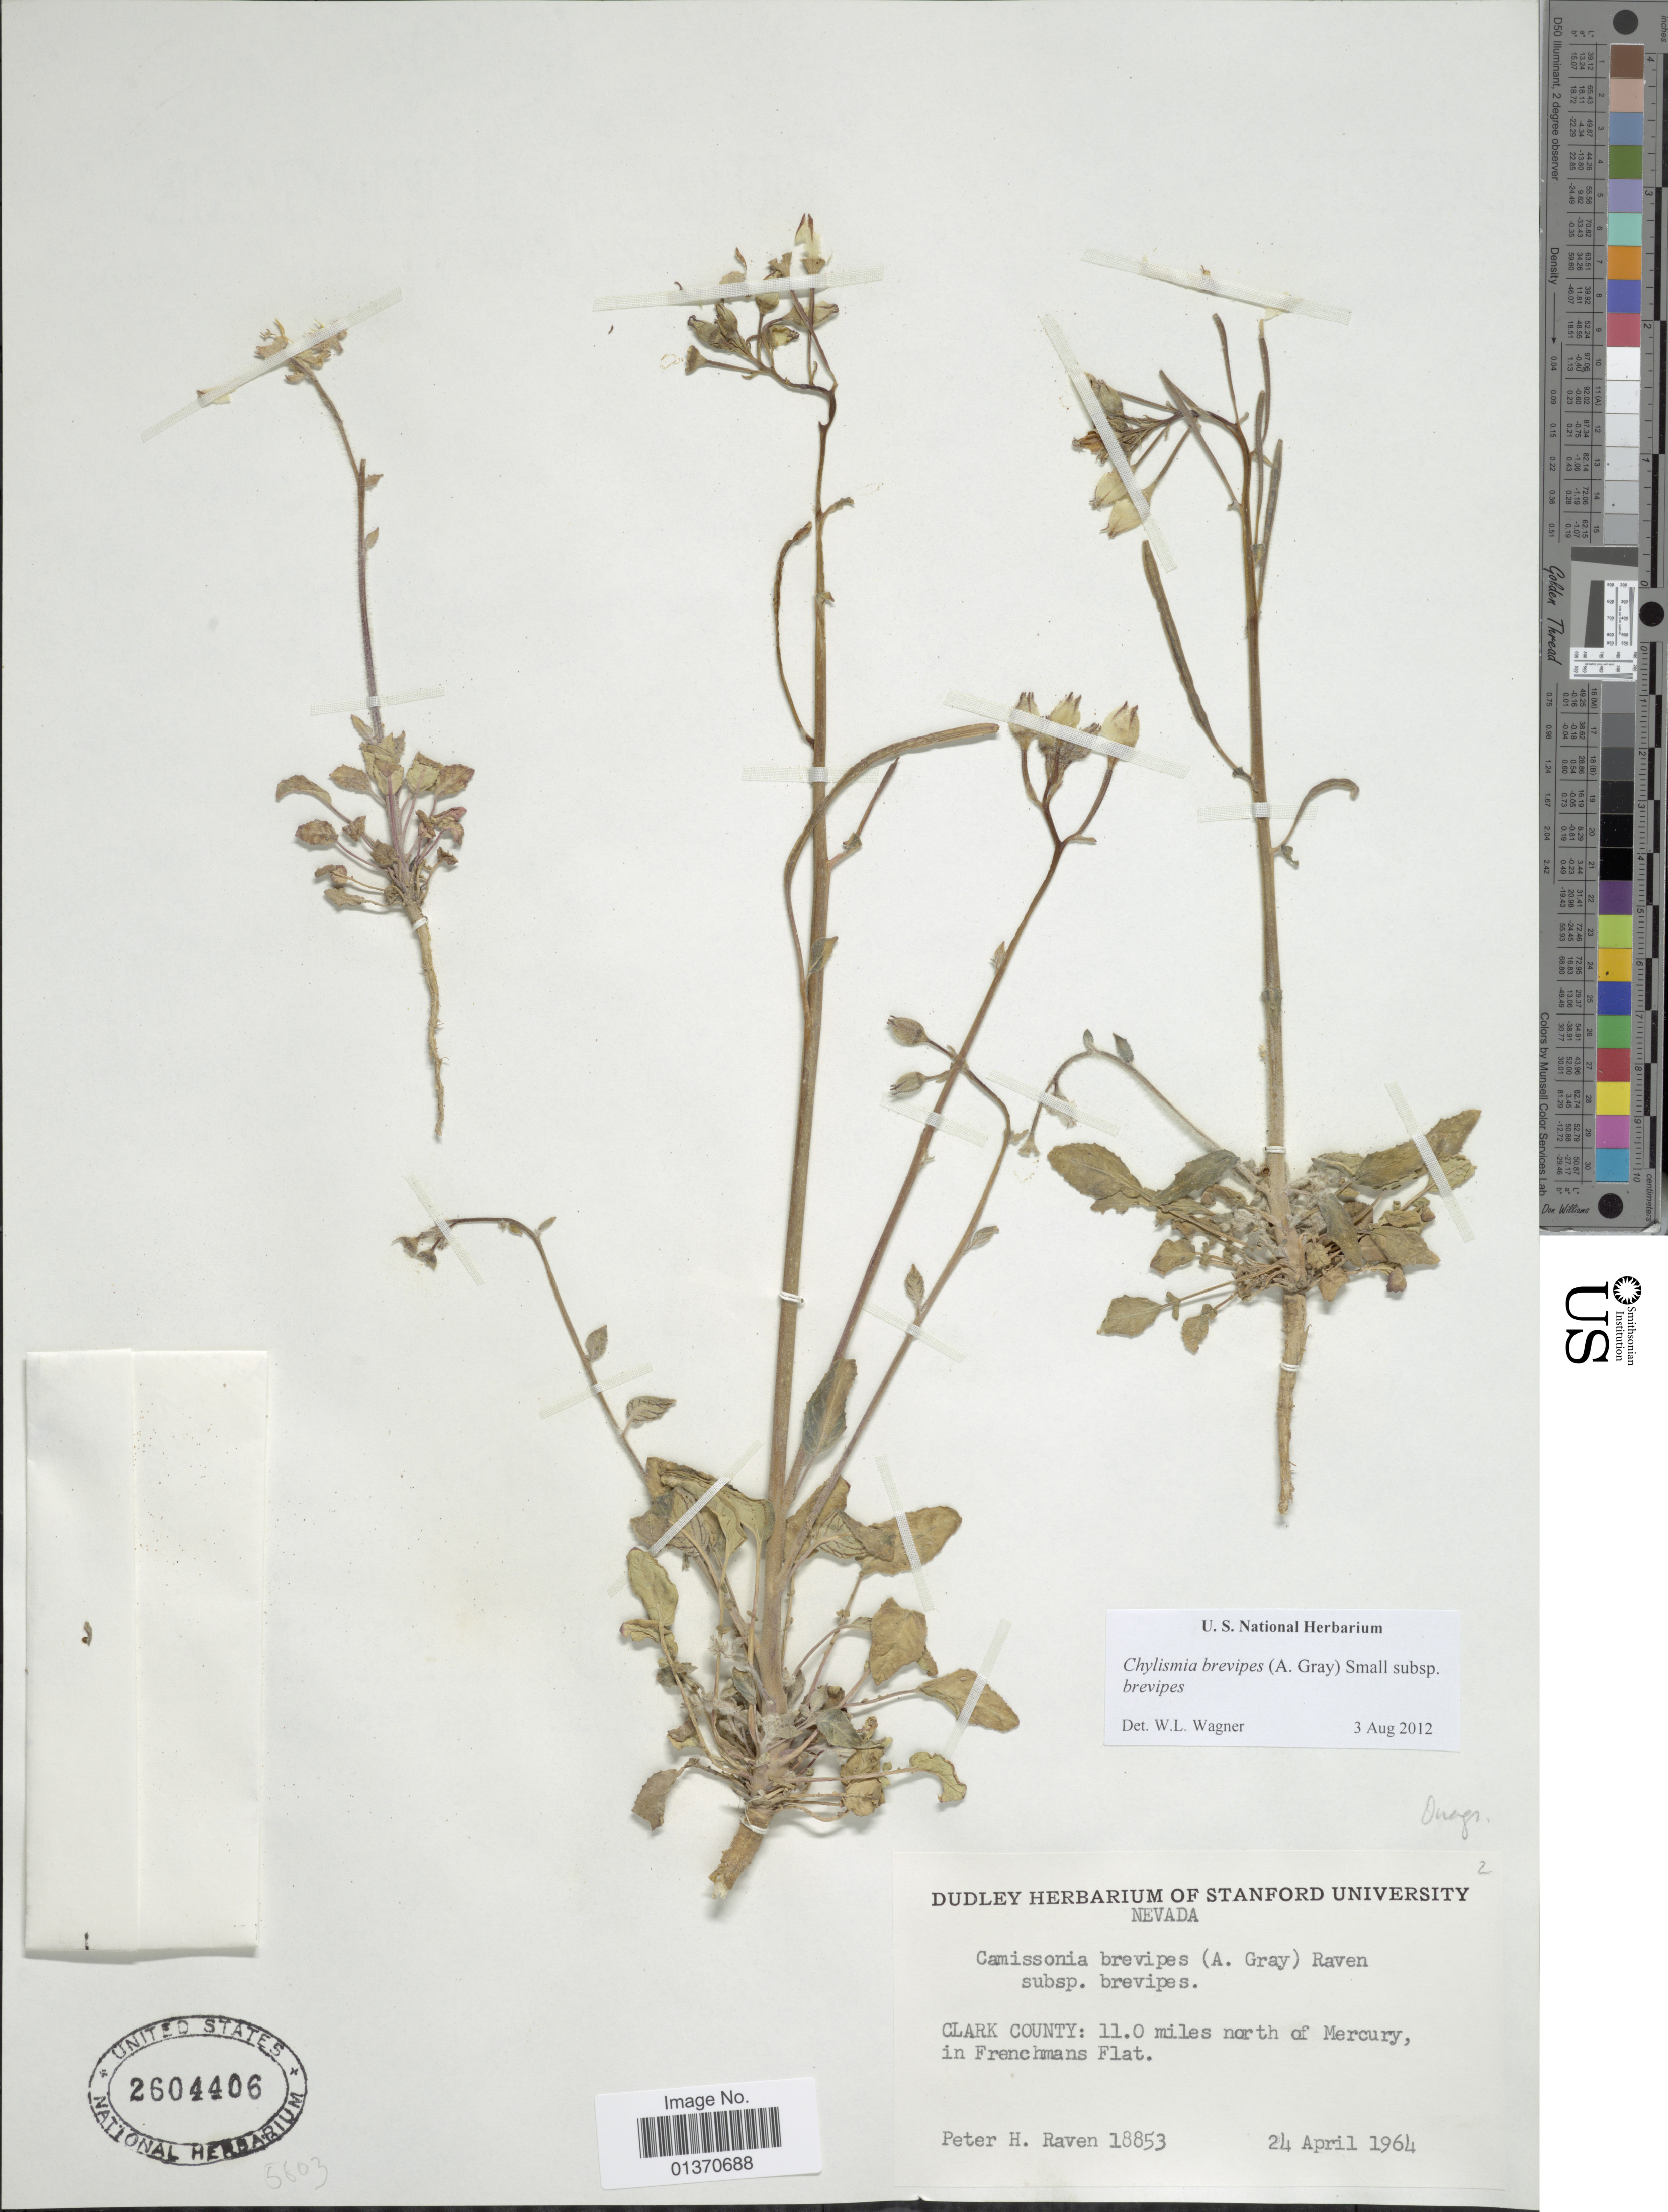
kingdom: Plantae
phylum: Tracheophyta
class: Magnoliopsida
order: Myrtales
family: Onagraceae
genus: Chylismia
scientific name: Chylismia brevipes subsp. brevipes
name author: (A. Gray) Small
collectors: P. H. Raven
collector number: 18853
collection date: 1964-04-24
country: United States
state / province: Nevada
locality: Clark County: 11.0 miles north of Mercury, in Frenchmans Flat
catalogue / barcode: US 2604406